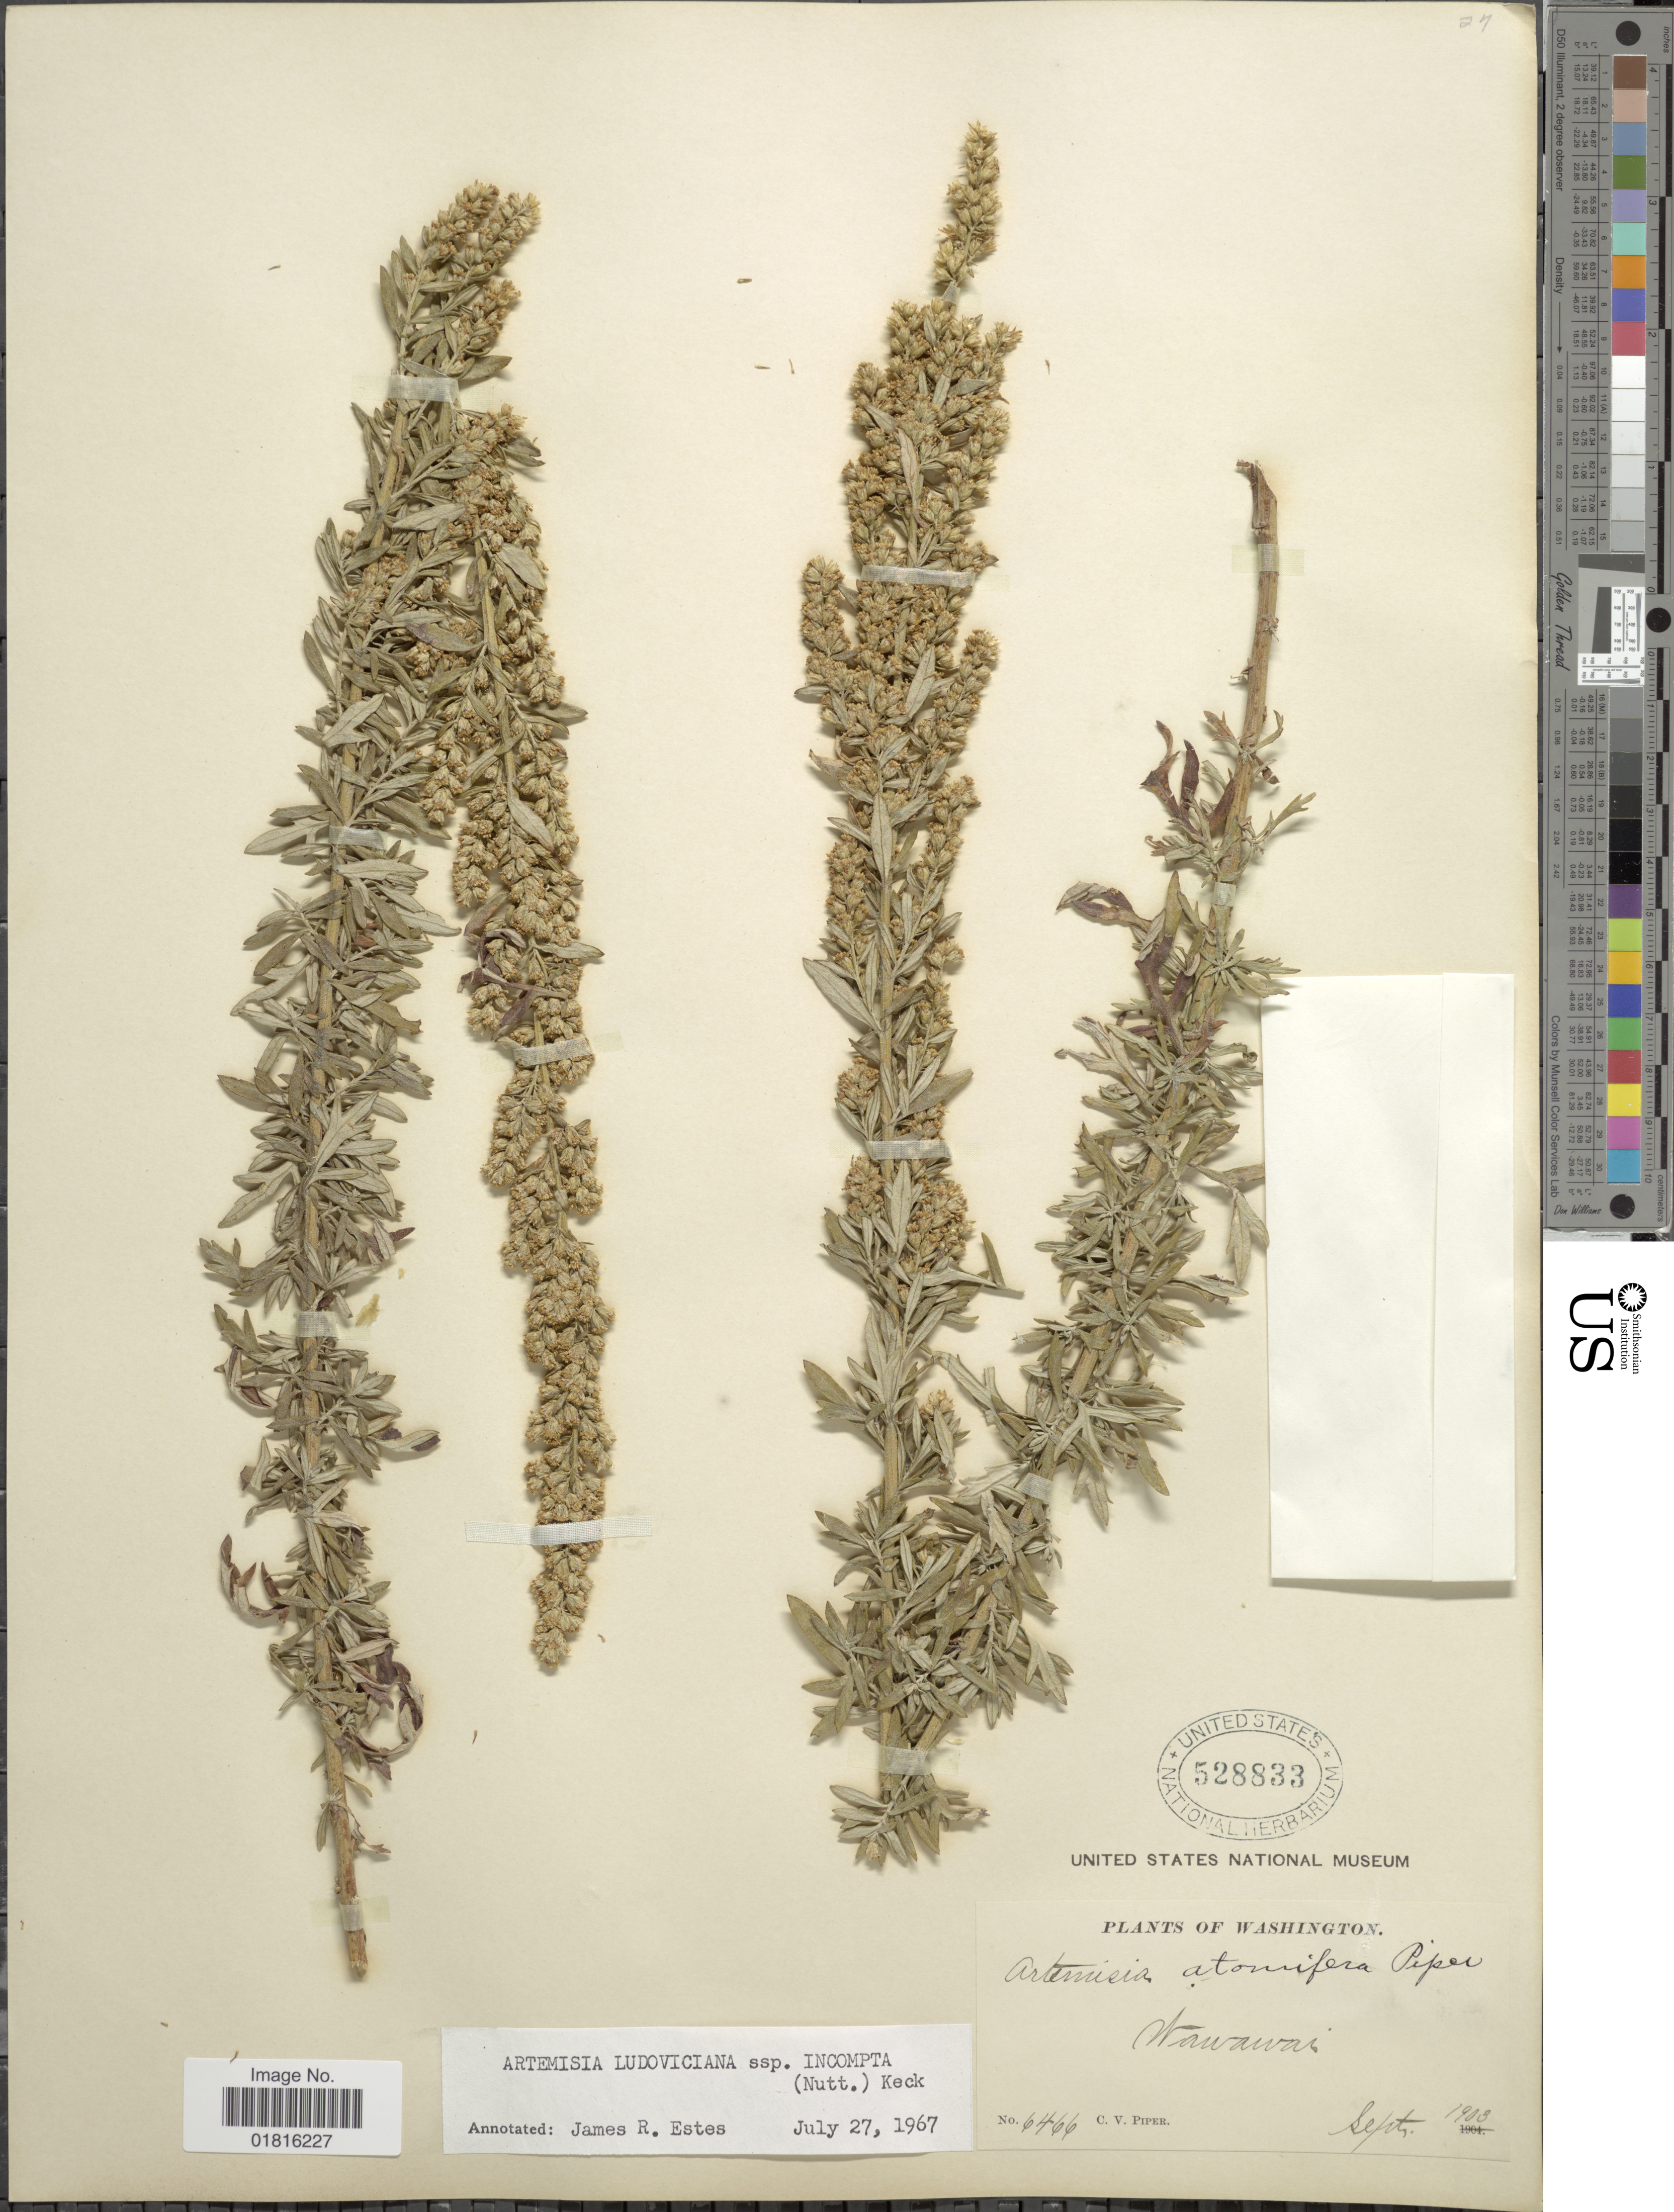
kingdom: Plantae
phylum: Tracheophyta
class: Magnoliopsida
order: Asterales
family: Asteraceae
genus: Artemisia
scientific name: Artemisia ludoviciana subsp. incompta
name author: (Nutt.) D.D. Keck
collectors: C. V. Piper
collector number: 6466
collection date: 1903-09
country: United States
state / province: Washington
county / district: Whitman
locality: Wawawai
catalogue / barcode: US 528833